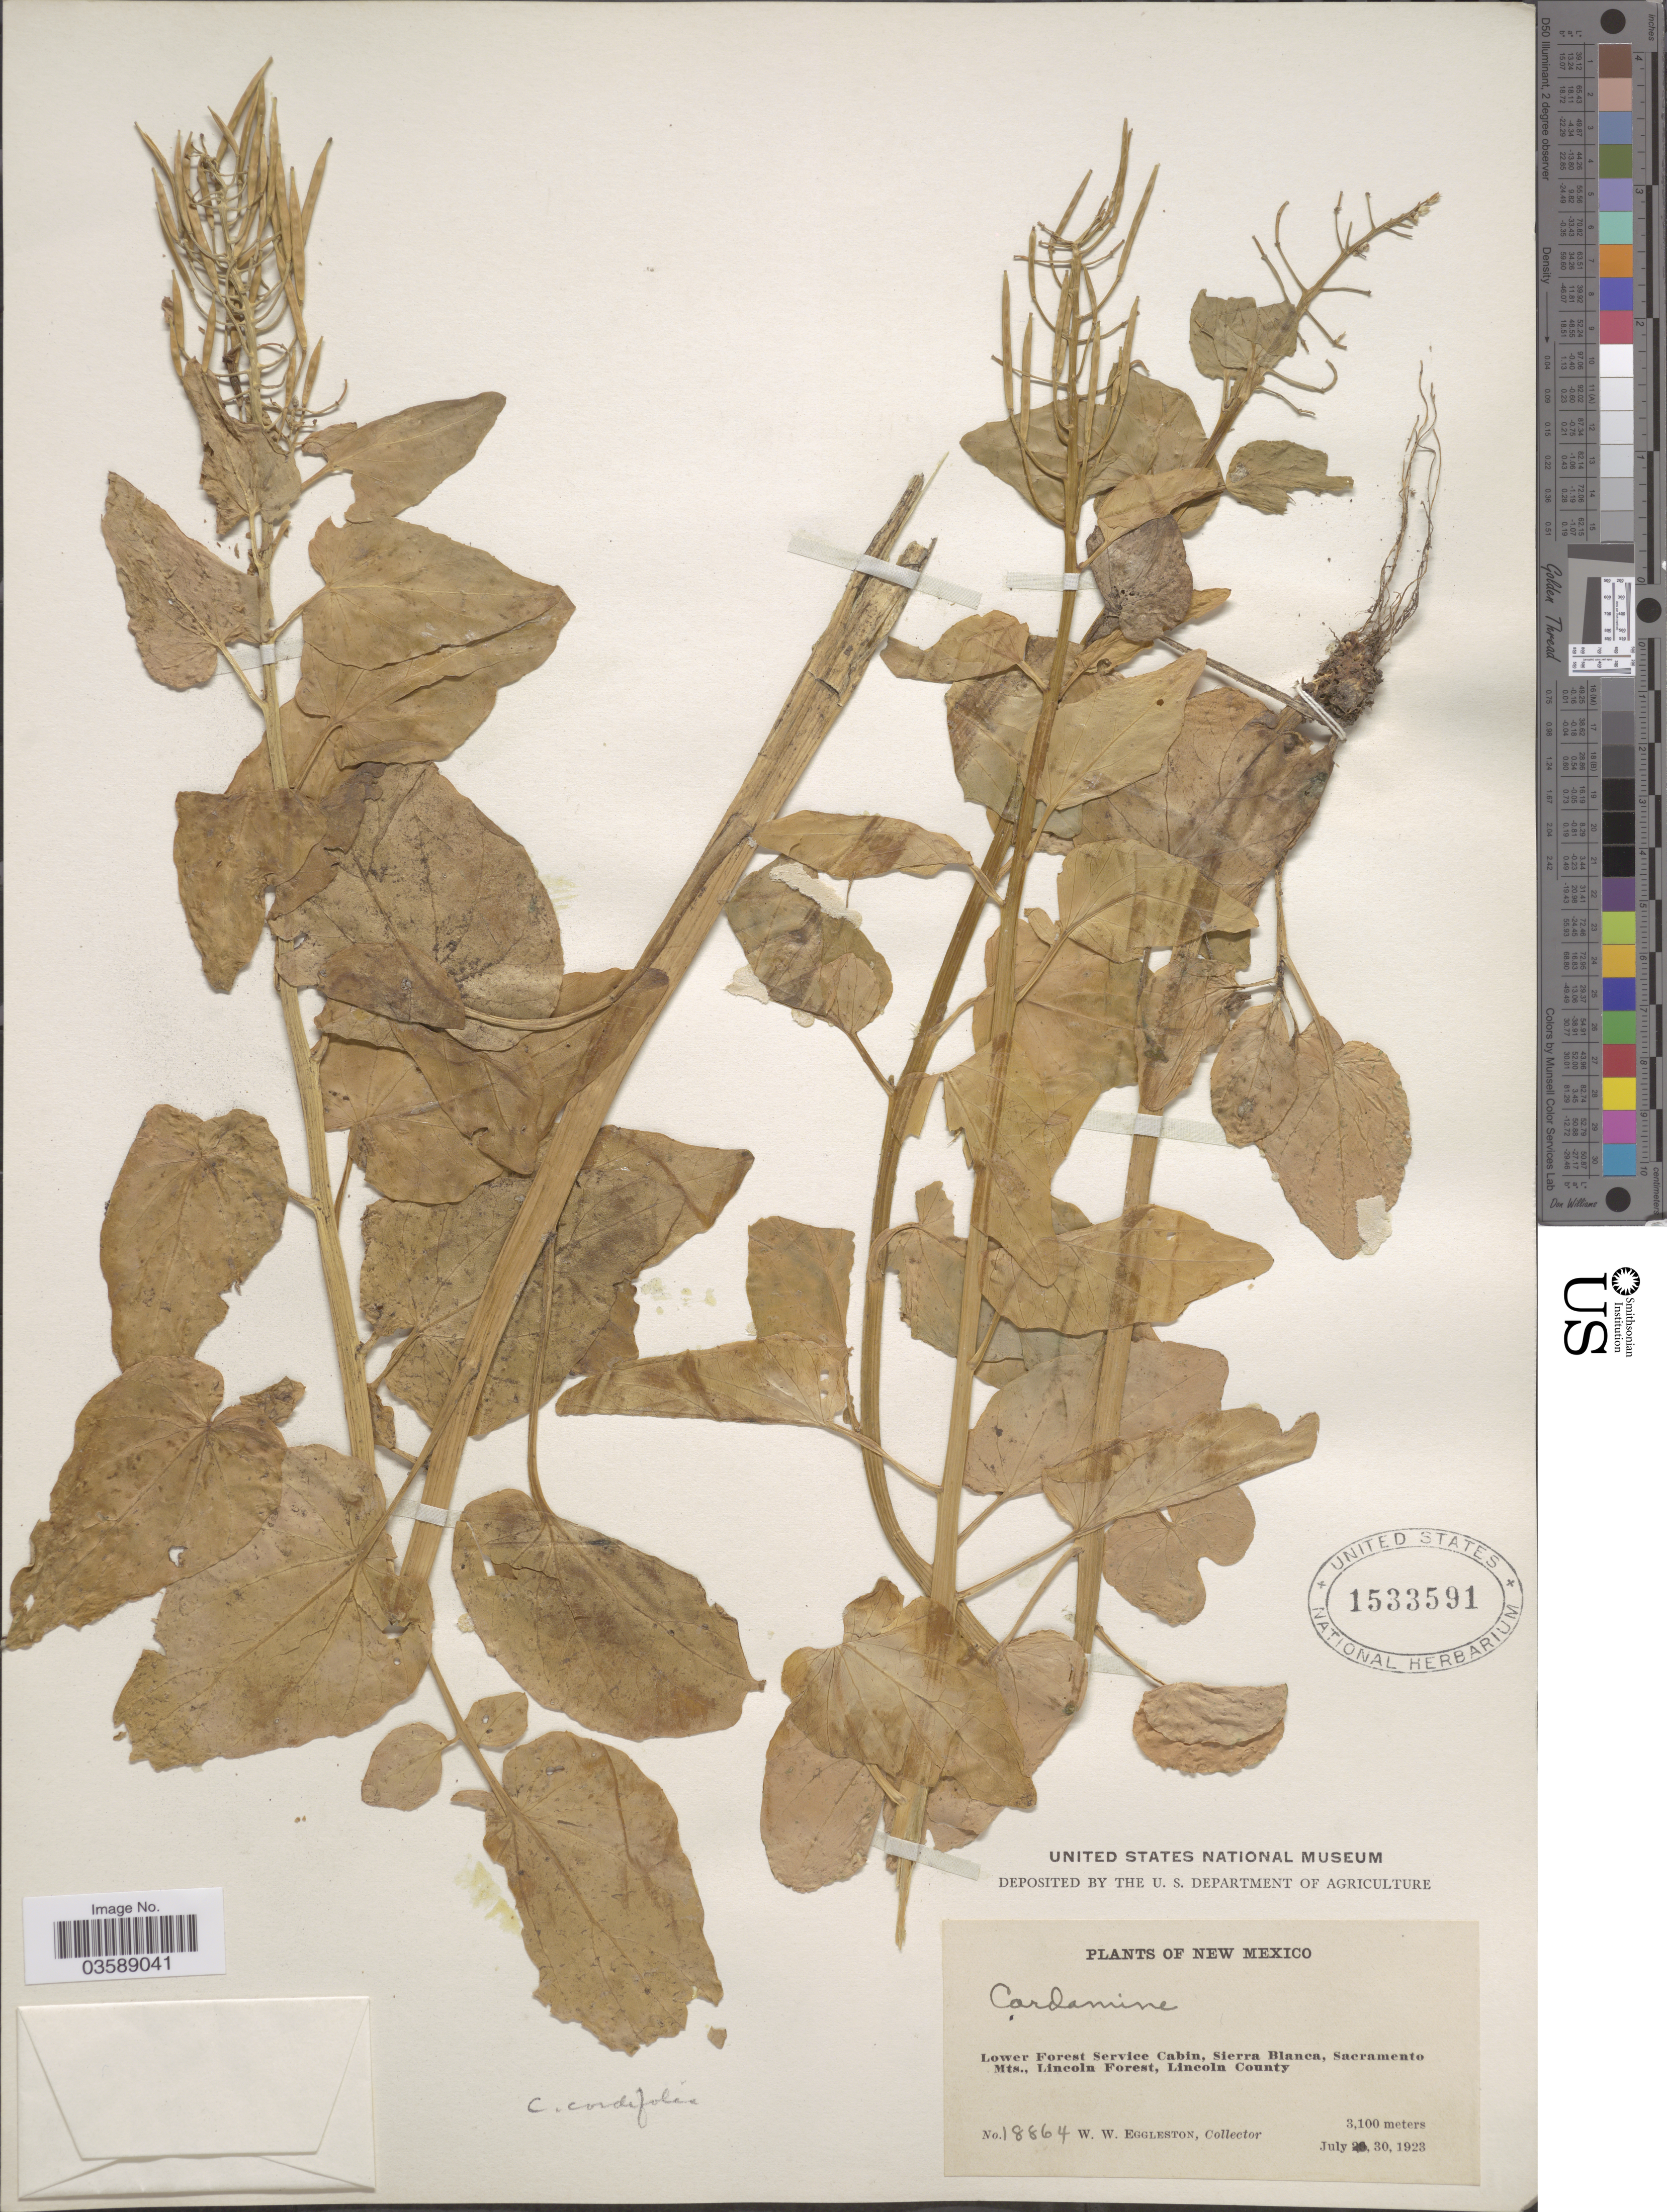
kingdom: Plantae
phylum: Tracheophyta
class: Magnoliopsida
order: Brassicales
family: Brassicaceae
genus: Cardamine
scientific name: Cardamine cordifolia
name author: A. Gray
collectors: W. W. Eggleston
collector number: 18864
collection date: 1923-07-30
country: United States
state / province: New Mexico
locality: Lower Forest Service Cabin, Sierra Blanca, Sacramento Mts., Lincoln Forest, Lincoln County.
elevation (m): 3100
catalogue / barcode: US 1533591